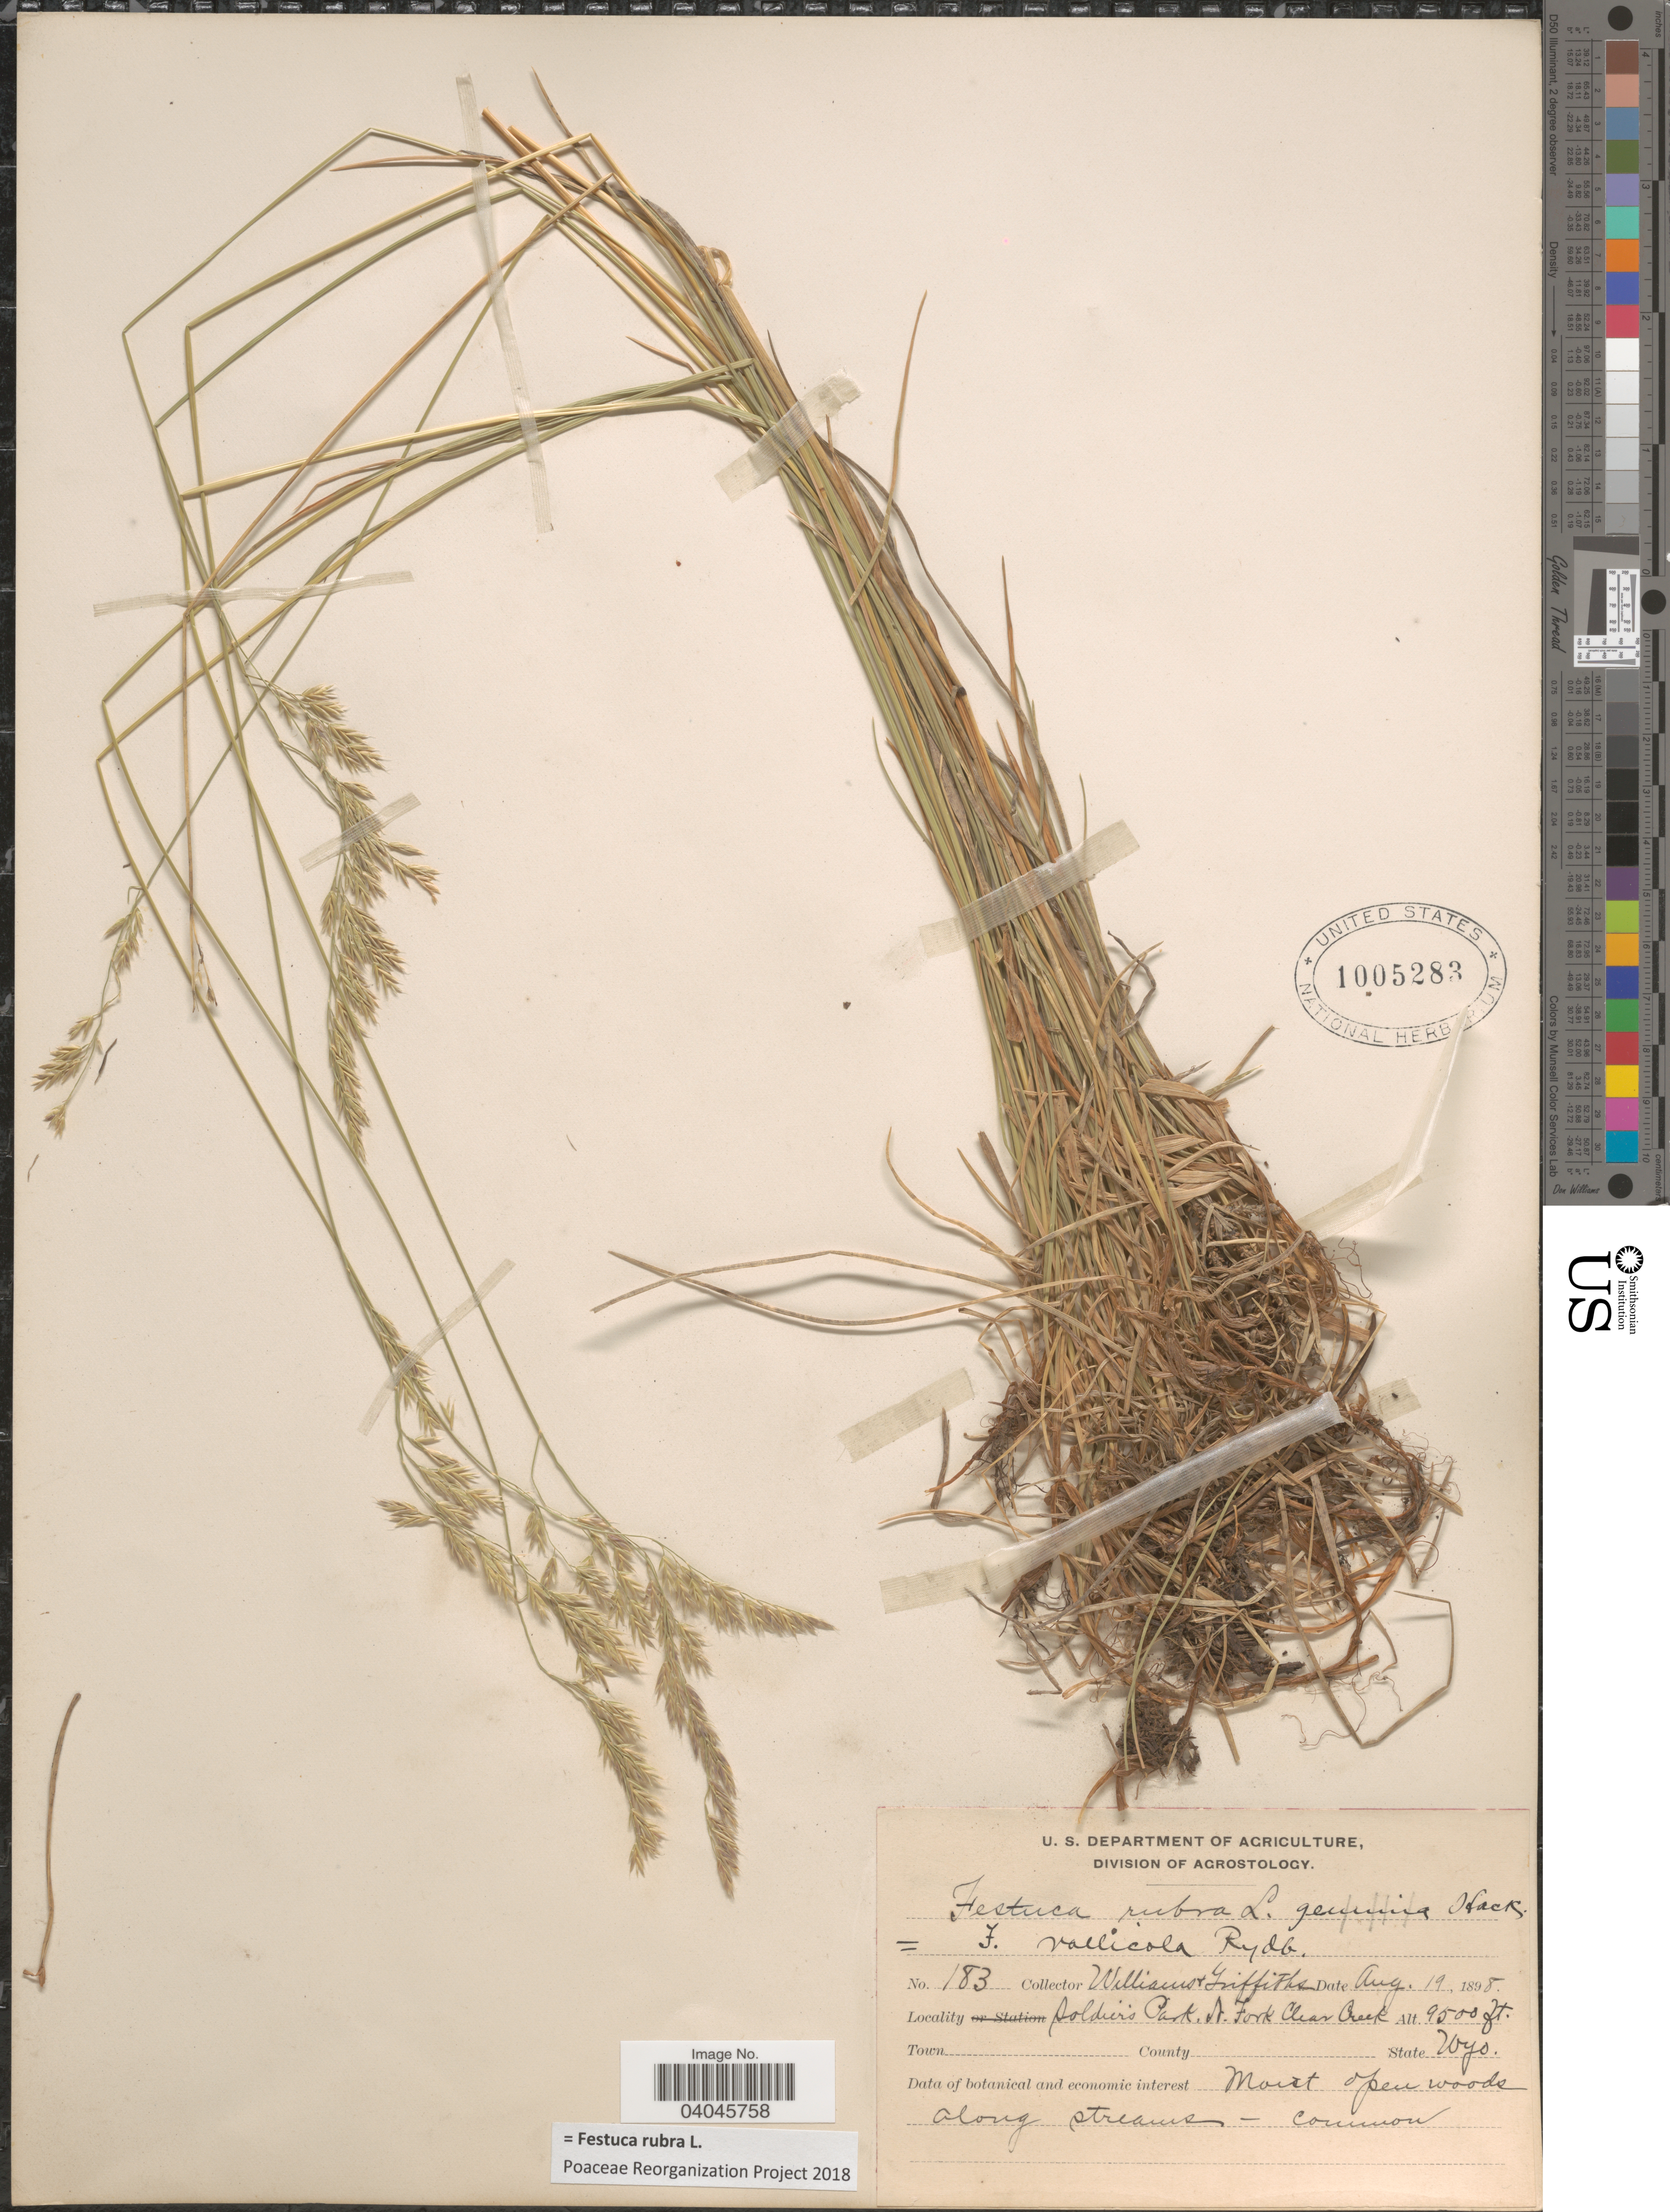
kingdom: Plantae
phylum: Tracheophyta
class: Liliopsida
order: Poales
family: Poaceae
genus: Festuca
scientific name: Festuca rubra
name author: L.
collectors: -- Williams & -- Griffiths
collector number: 183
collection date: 1898-08-19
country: United States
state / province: Wyoming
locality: Soldier's Park. N. Fork Clear Creek.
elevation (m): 2896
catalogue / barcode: US 1005283